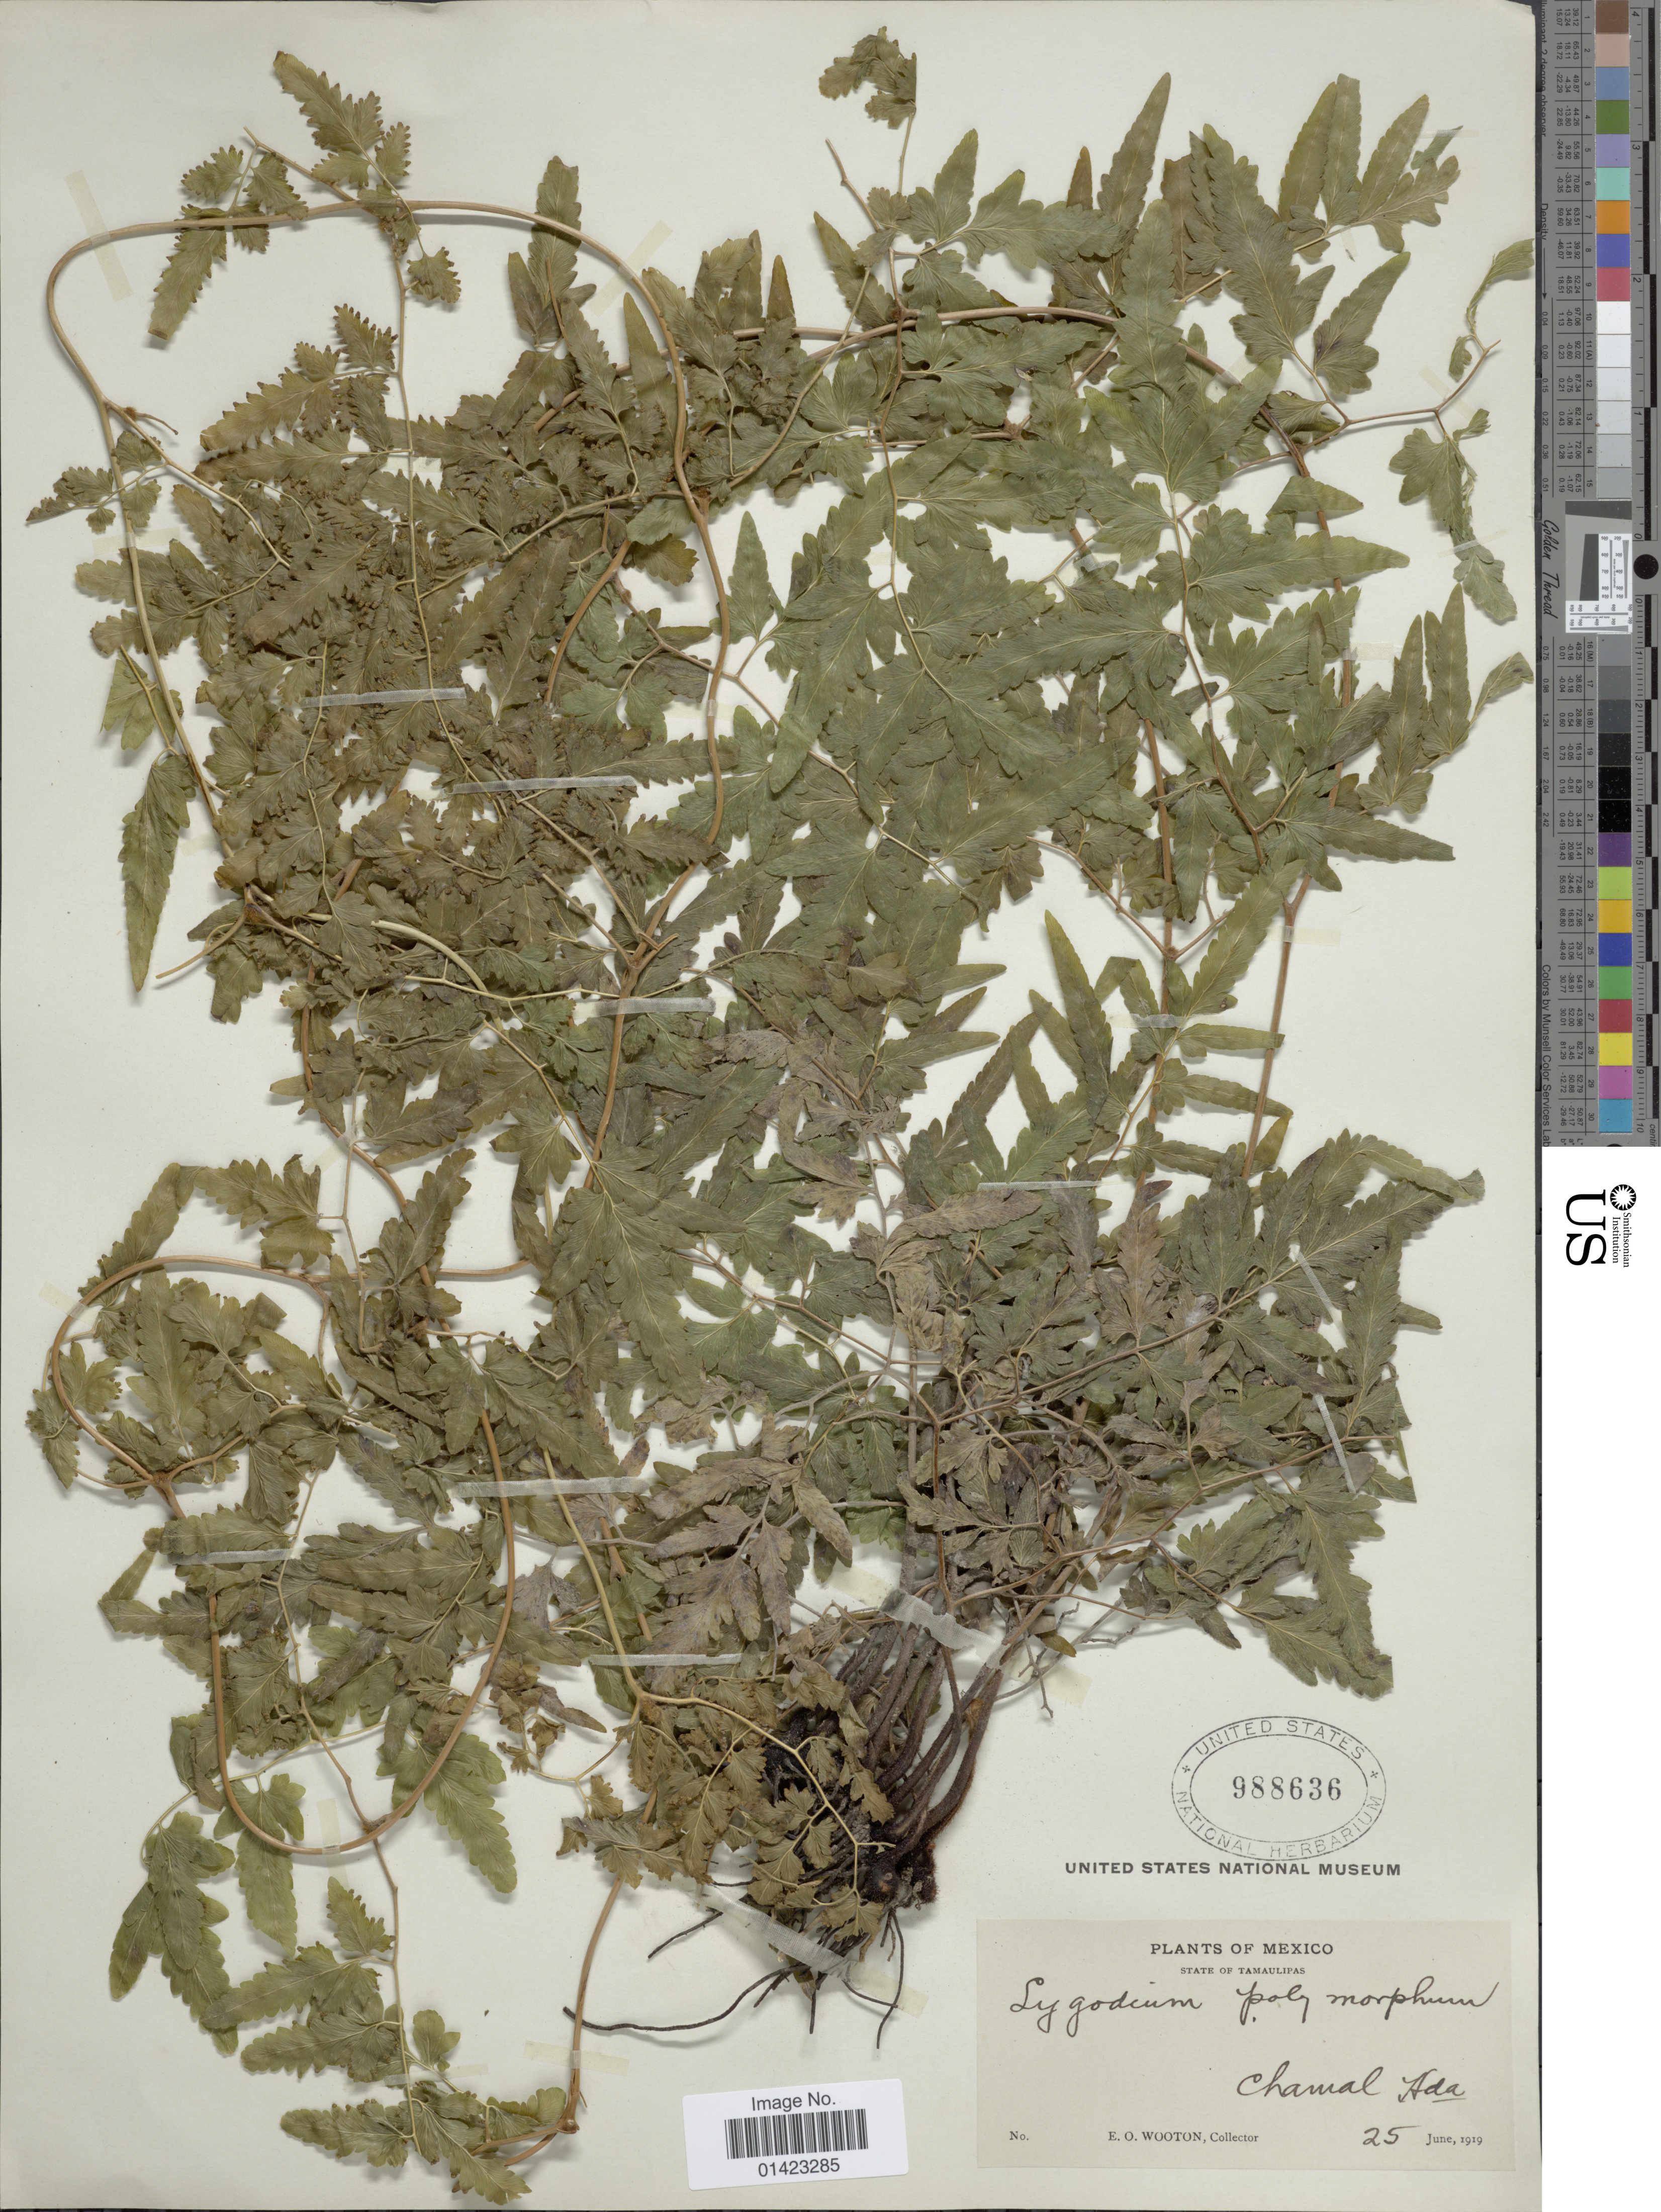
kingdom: Plantae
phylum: Tracheophyta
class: Polypodiopsida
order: Schizaeales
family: Lygodiaceae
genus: Lygodium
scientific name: Lygodium venustum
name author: Sw.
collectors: E. O. Wooton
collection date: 1919-06-25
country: Mexico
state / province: Tamaulipas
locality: Chamal Ada.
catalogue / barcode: US 988636